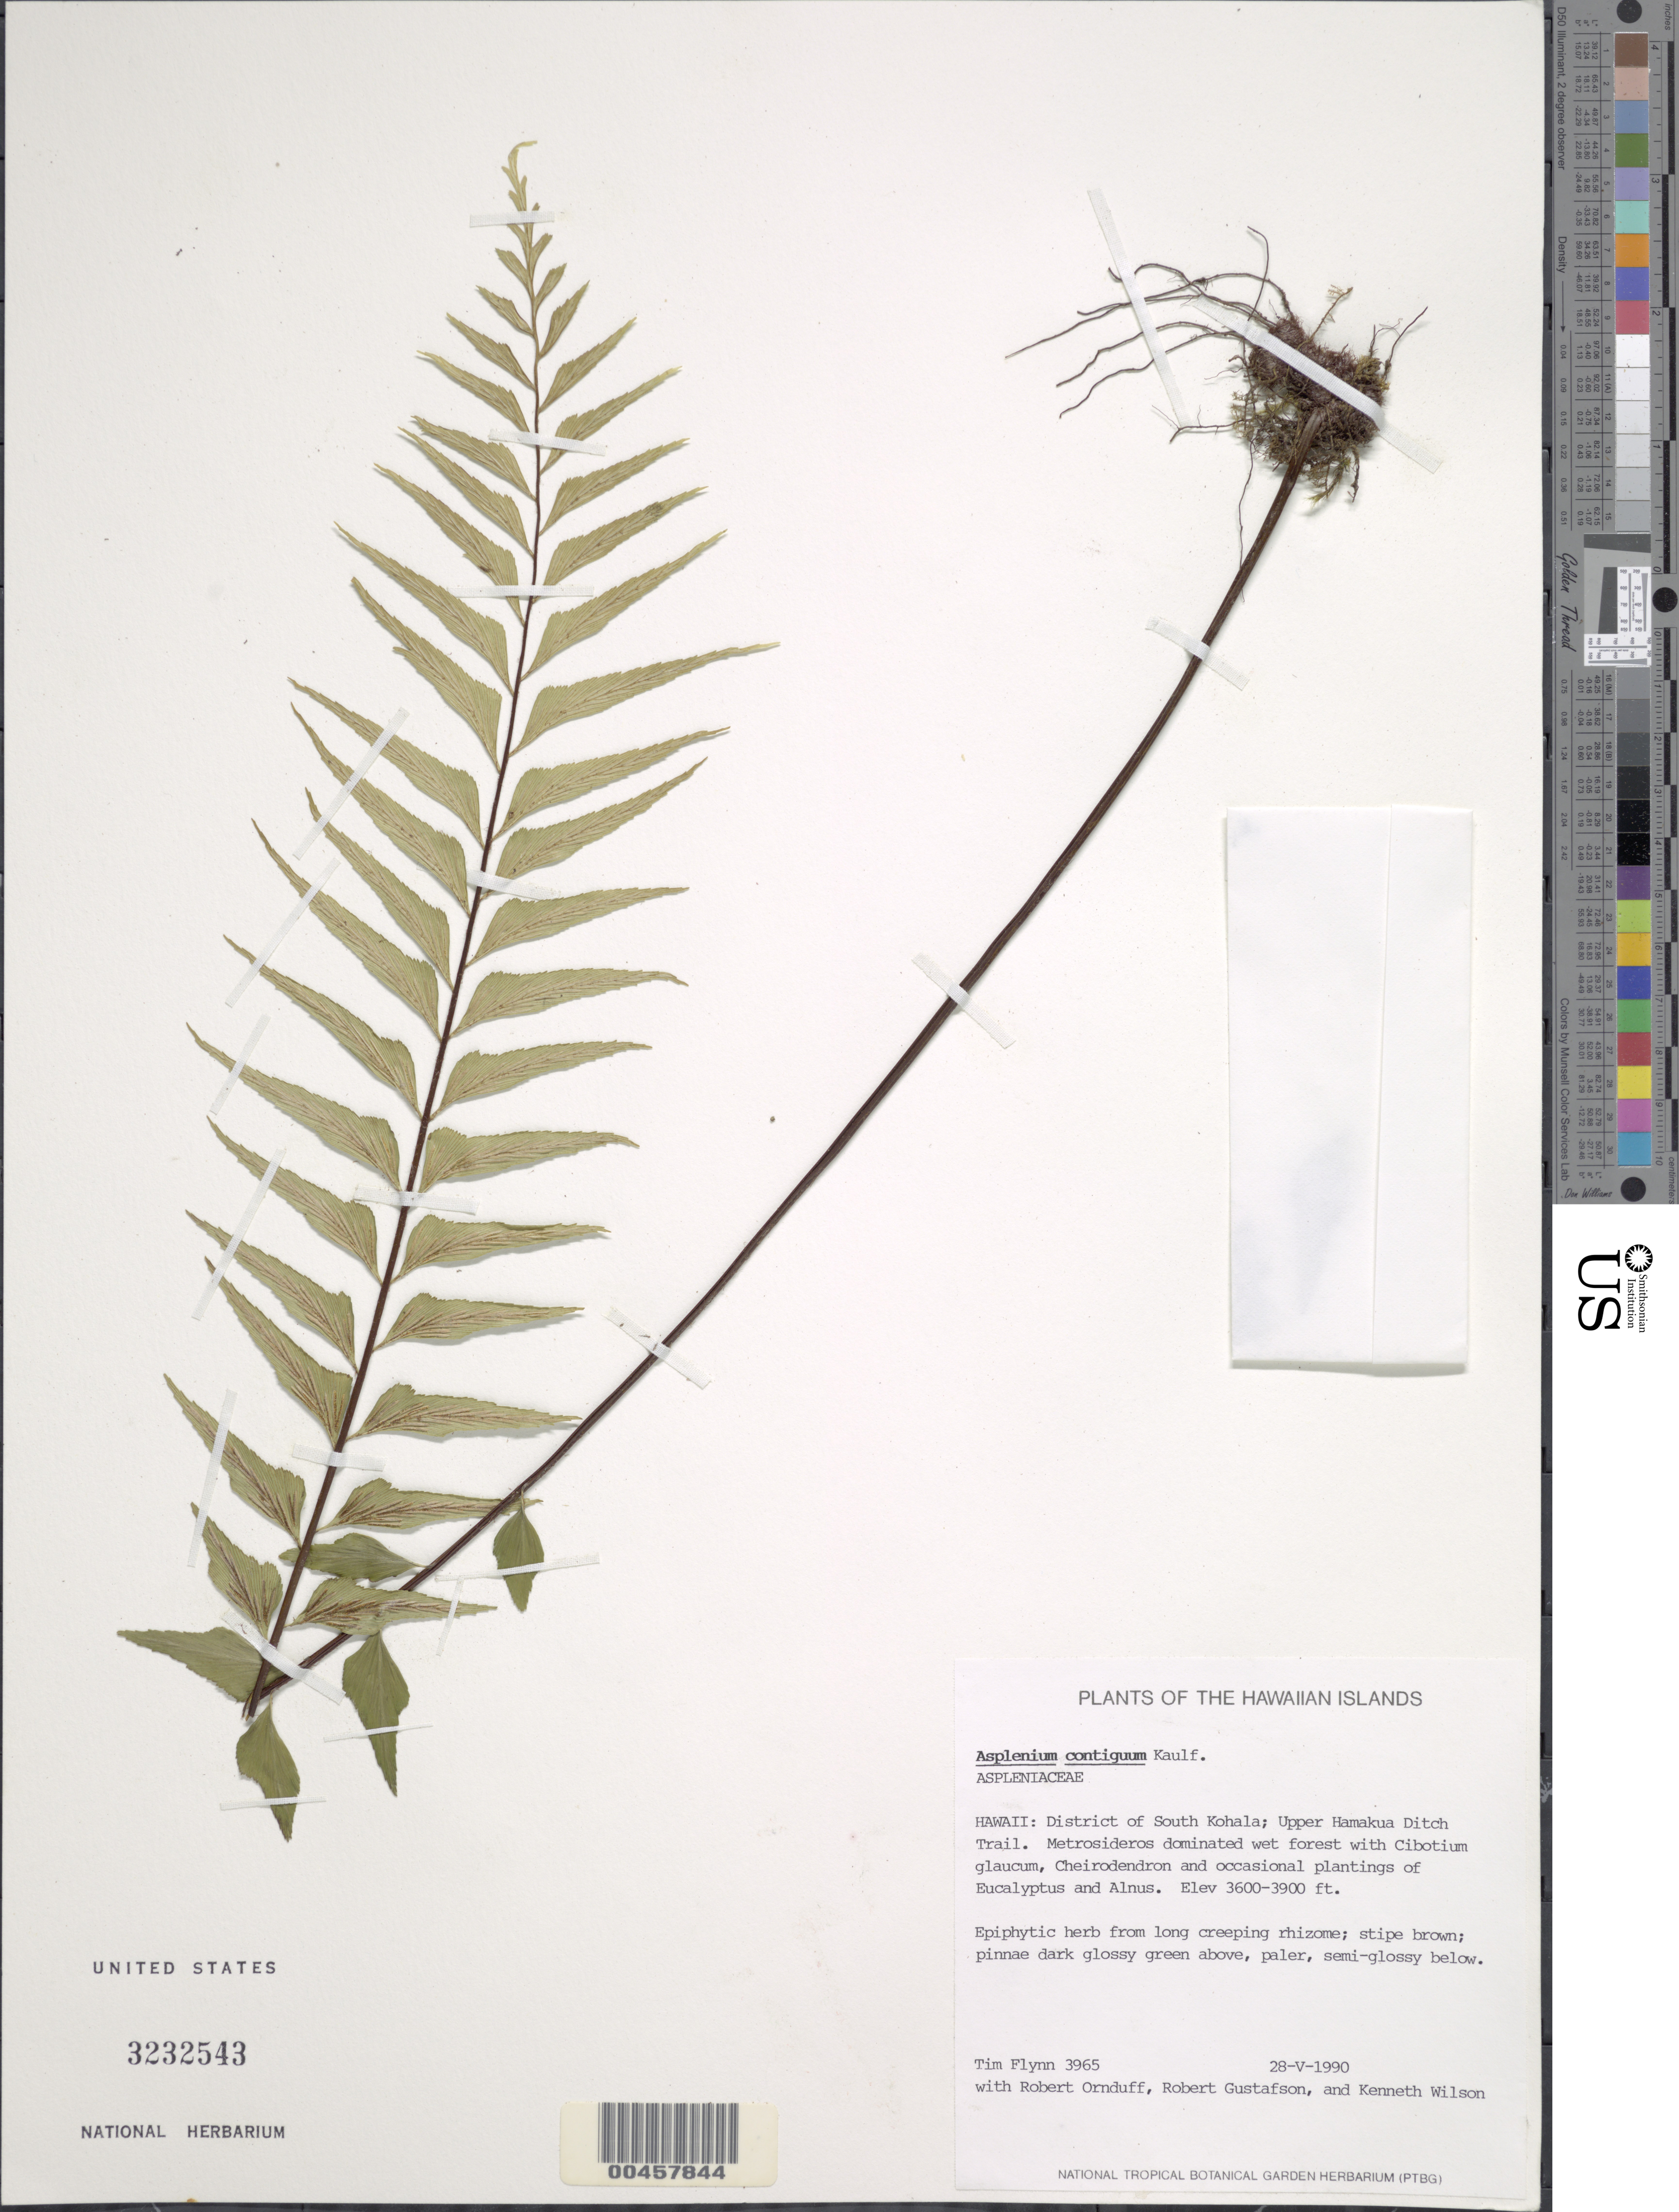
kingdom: Plantae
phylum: Tracheophyta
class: Polypodiopsida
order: Polypodiales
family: Aspleniaceae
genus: Asplenium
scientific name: Asplenium contiguum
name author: Kaulf.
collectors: T. W. Flynn, R. Ornduff, R. Gustafson & K. Wilson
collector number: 3965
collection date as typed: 28 May 1990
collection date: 1990-05-28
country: United States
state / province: Hawaii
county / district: Hawaii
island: Hawaii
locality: Hawaii: District of South Kohala; Upper Hamakua Ditch Trail.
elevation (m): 1097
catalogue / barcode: US 3232543